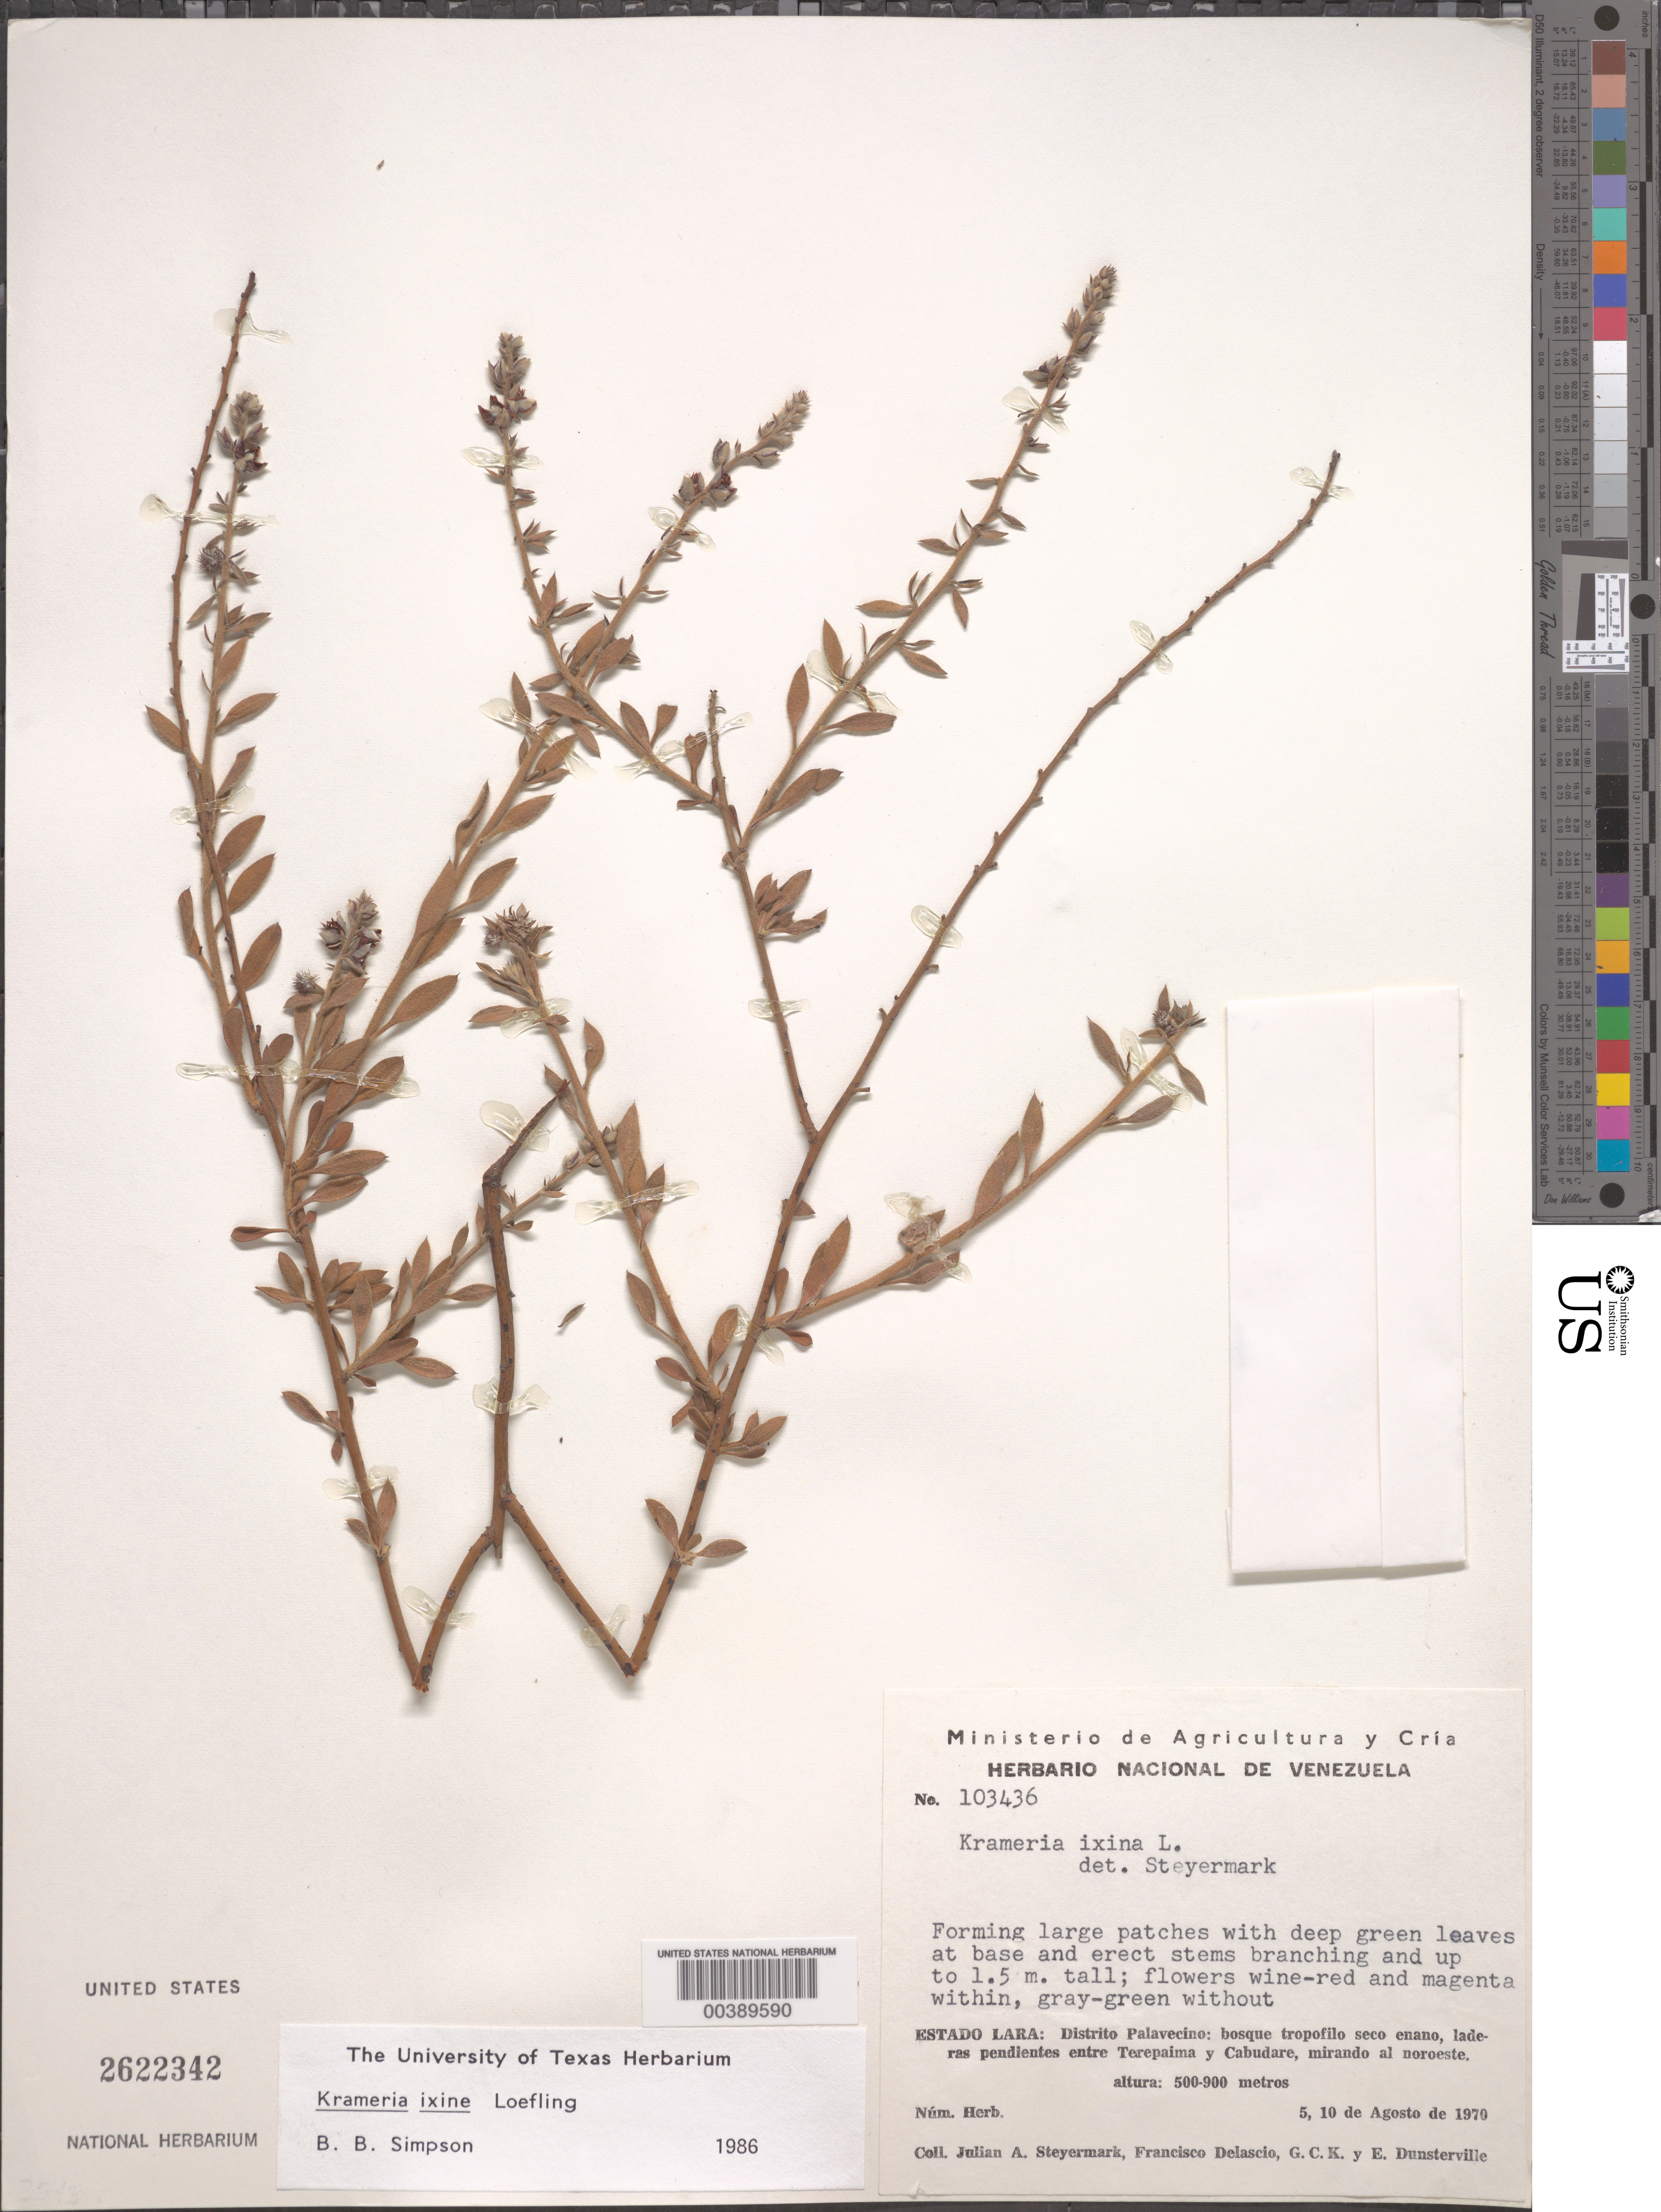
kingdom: Plantae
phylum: Tracheophyta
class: Magnoliopsida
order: Zygophyllales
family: Krameriaceae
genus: Krameria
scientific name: Krameria ixine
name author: L.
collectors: J. Steyermark, F. Delascio C., G. C. K. Dunsterville & E. Dunsterville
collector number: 103436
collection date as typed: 05 Aug 1970 and 10 Aug 1970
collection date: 1970-08-05,1970-08-10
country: Venezuela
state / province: Lara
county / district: Palavecino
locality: Entre terepaima y cabudare, mirando al noroeste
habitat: Bosque tropofilo seco enano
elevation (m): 500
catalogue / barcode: US 2622342